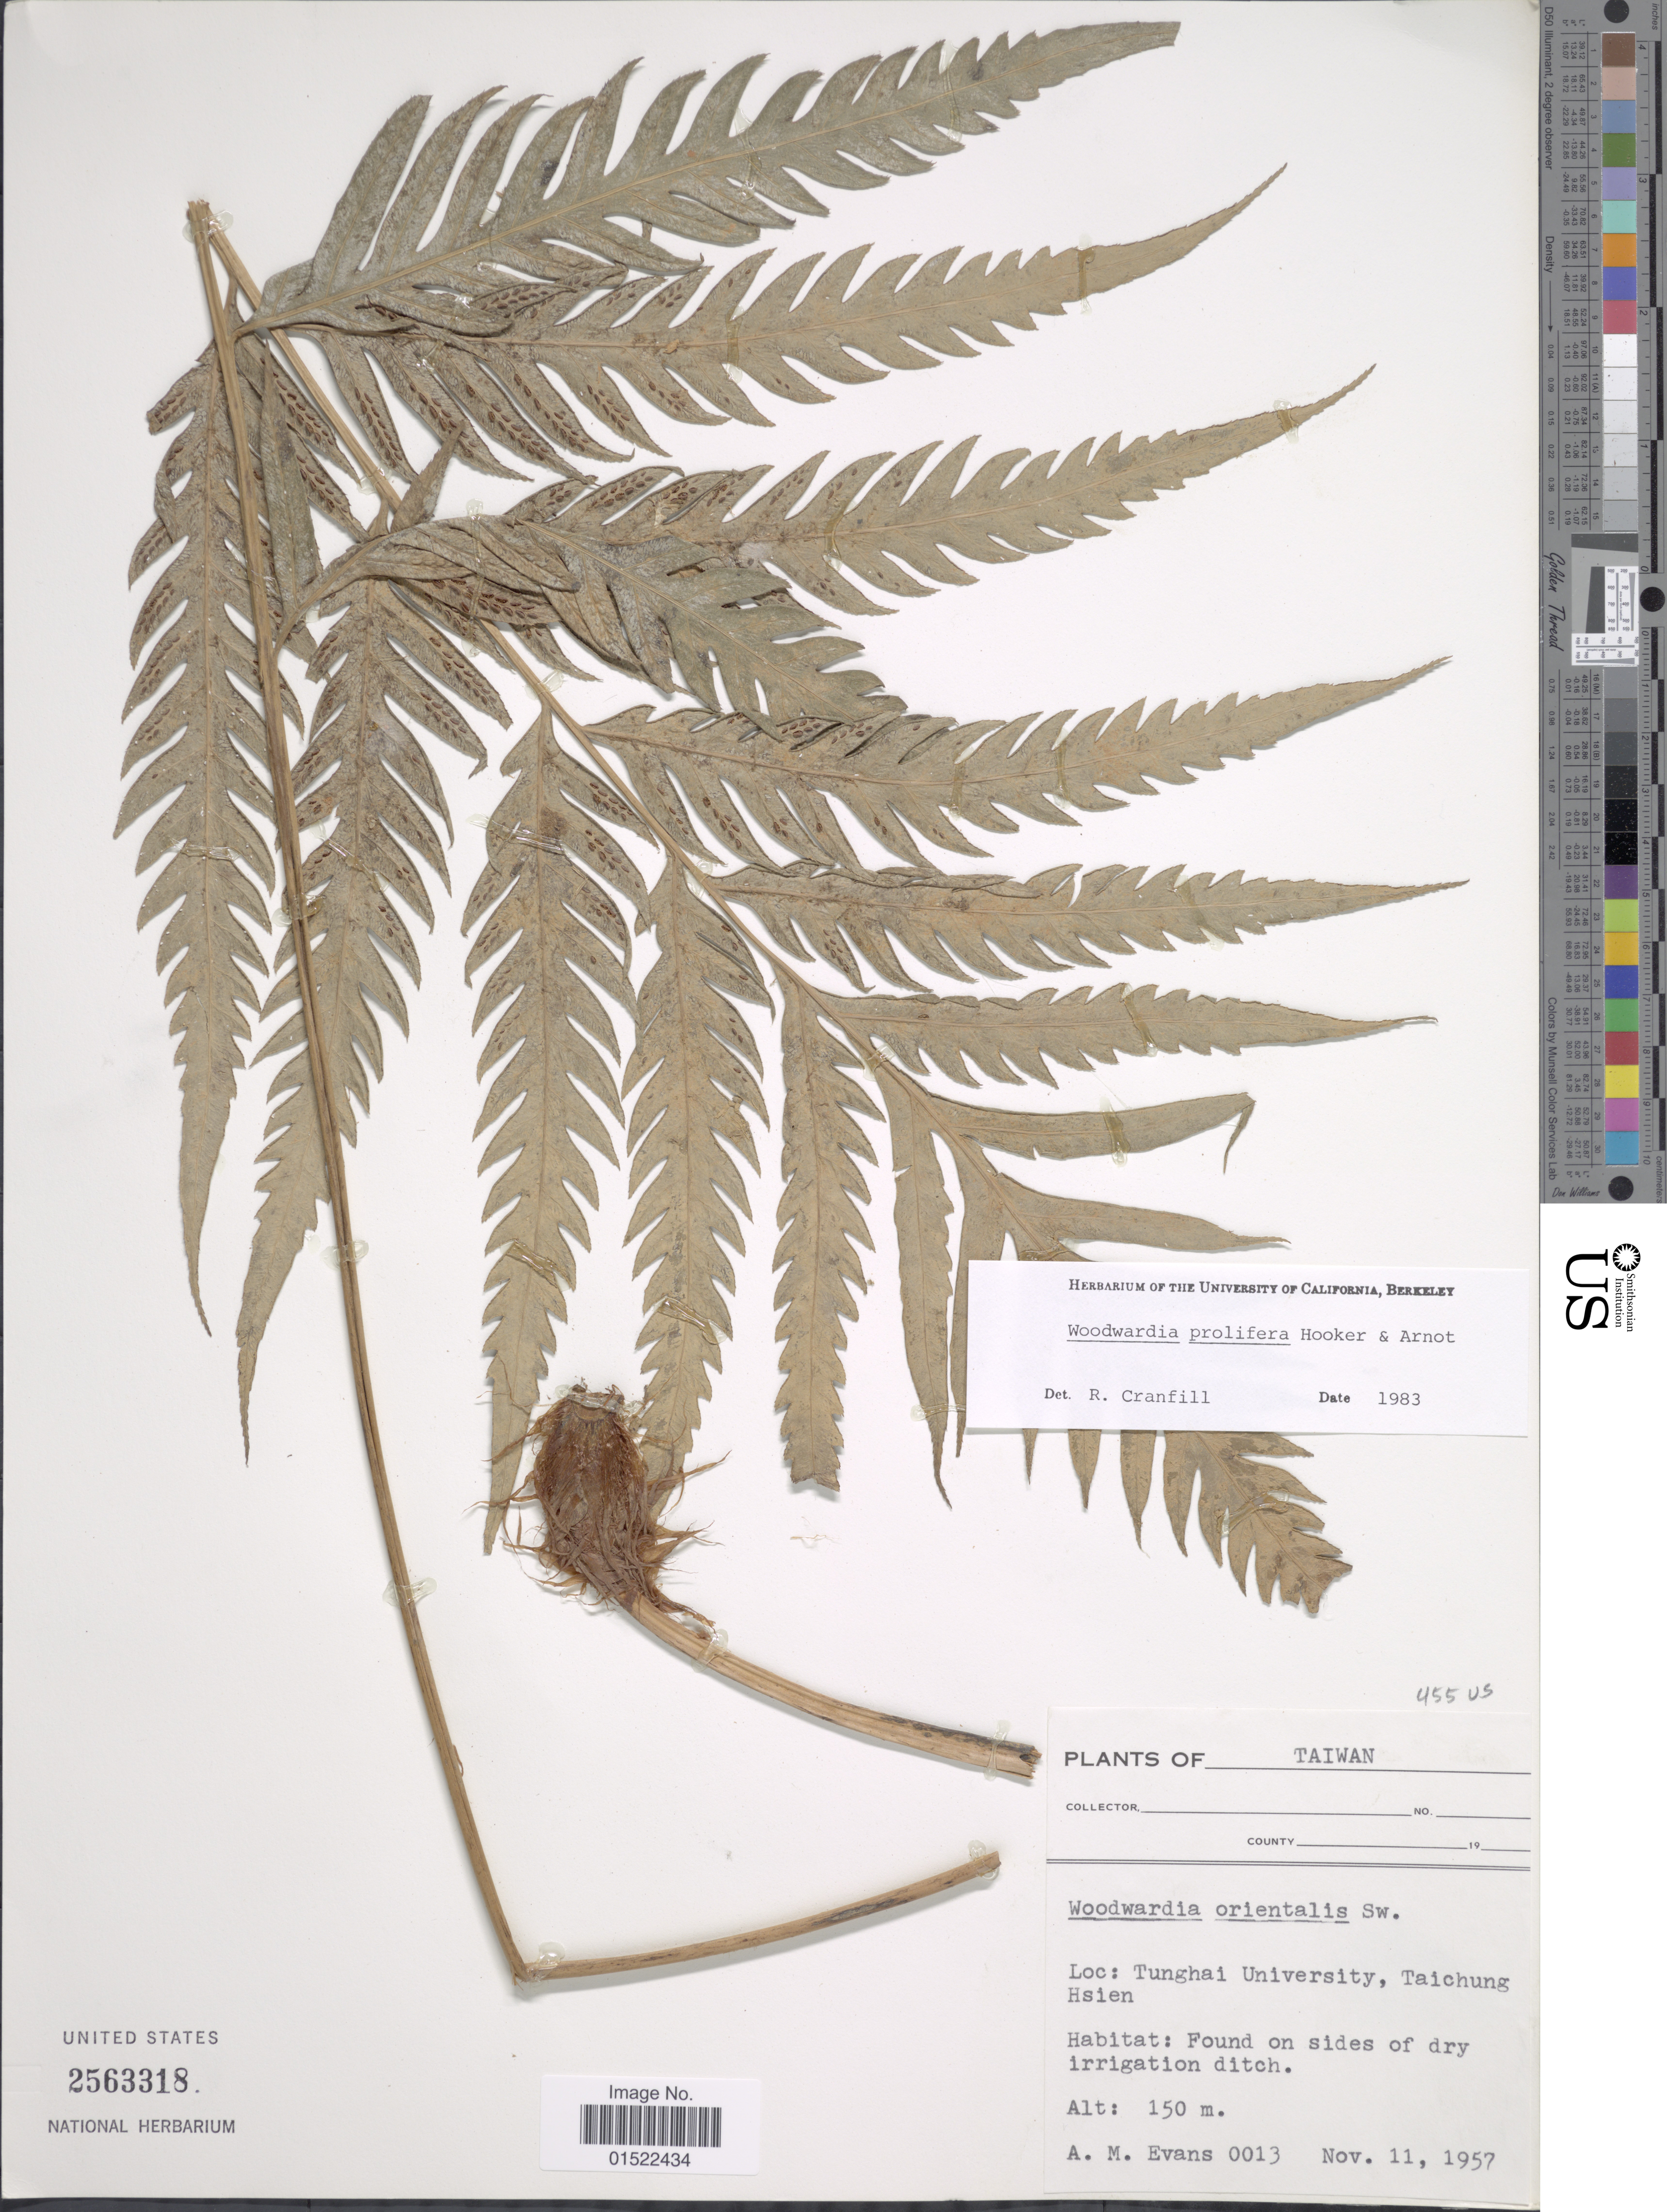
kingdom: Plantae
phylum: Tracheophyta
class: Polypodiopsida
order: Polypodiales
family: Blechnaceae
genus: Woodwardia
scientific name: Woodwardia prolifera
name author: Hook. & Arn.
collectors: A. M. Evans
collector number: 0013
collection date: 1957-11-11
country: Taiwan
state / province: Taichung City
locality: Tunghai University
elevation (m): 150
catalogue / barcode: US 2563318